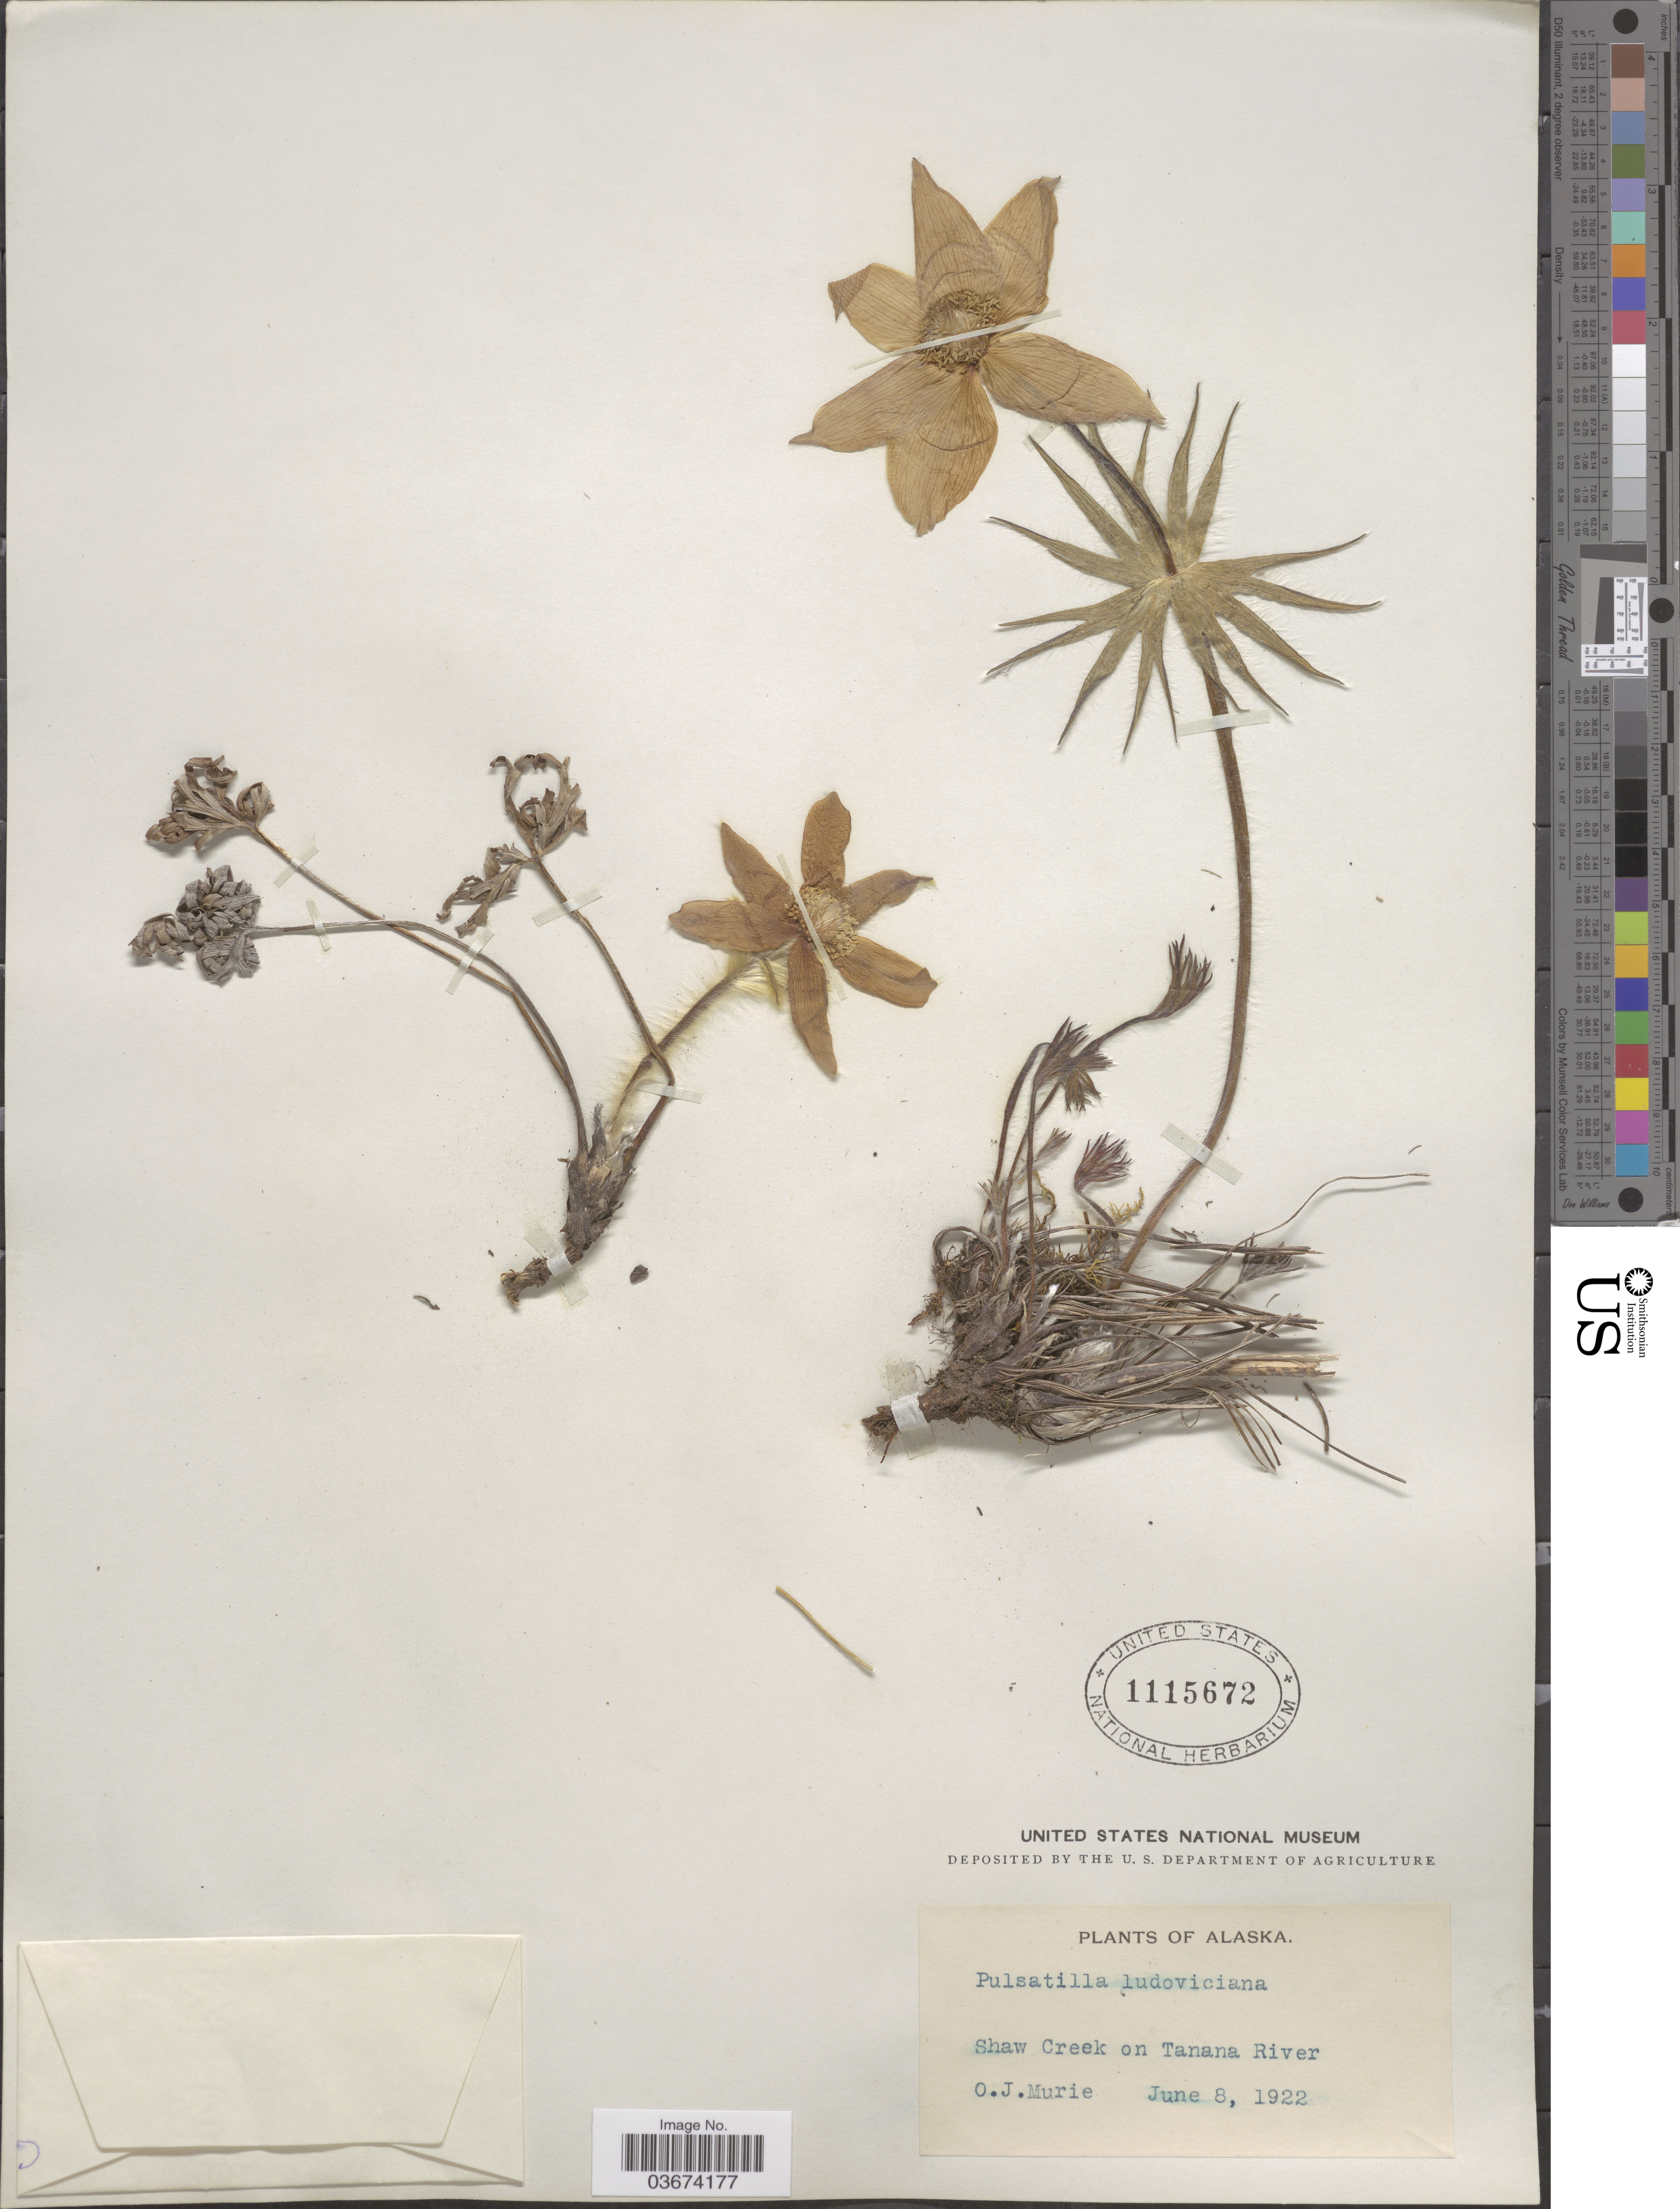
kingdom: Plantae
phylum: Tracheophyta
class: Magnoliopsida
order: Ranunculales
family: Ranunculaceae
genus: Pulsatilla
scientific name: Pulsatilla nuttalliana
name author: (DC.) Bercht. & J. Presl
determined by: Strong, Mark T., (BOT), Smithsonian Institution - National Museum of Natural History (UNITED STATES)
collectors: O. Murie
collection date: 1922-06-08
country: United States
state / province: Alaska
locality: Shaw Creek on Tanana River.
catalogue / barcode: US 1115672